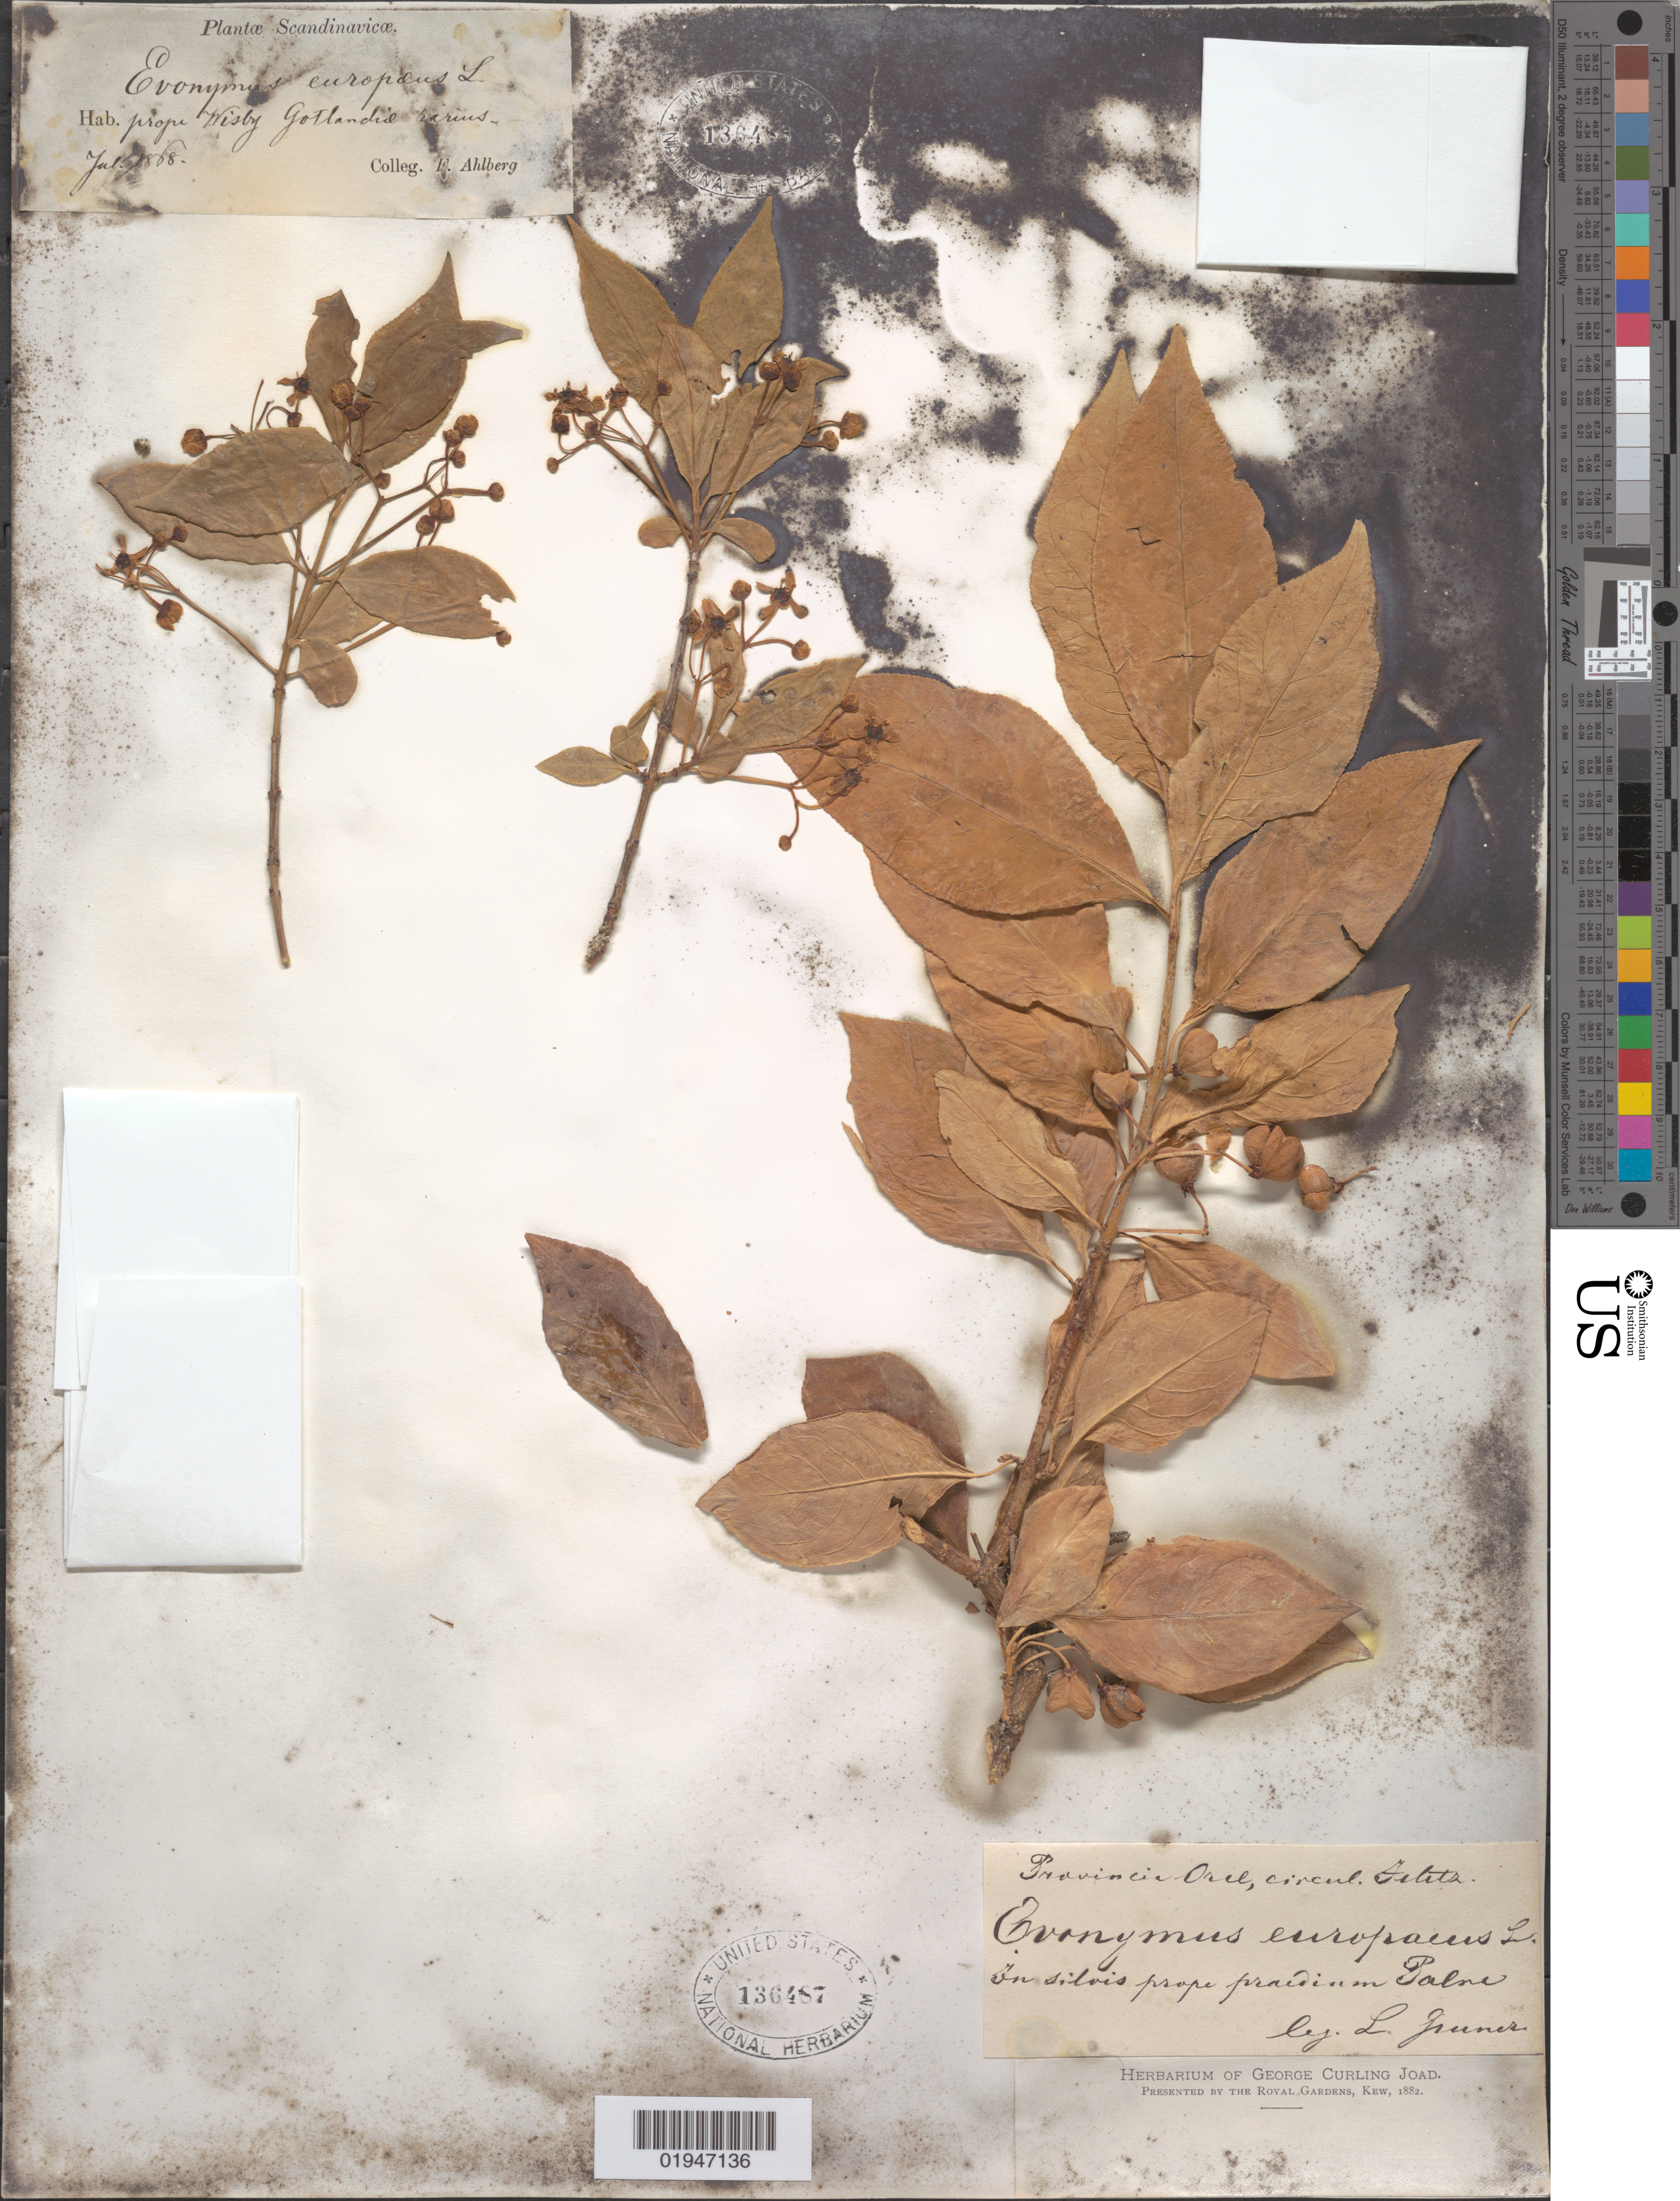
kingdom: Plantae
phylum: Tracheophyta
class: Magnoliopsida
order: Celastrales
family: Celastraceae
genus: Euonymus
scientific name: Euonymus europaeus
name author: L.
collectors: F. Ahlberg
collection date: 1868-07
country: Sweden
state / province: Gotland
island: Gotland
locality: Wisby [Visby], Gotlandie, prope Palne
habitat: In sylvis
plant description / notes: Mounted on same sheet as L. Grunner collection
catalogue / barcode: US 136487-2